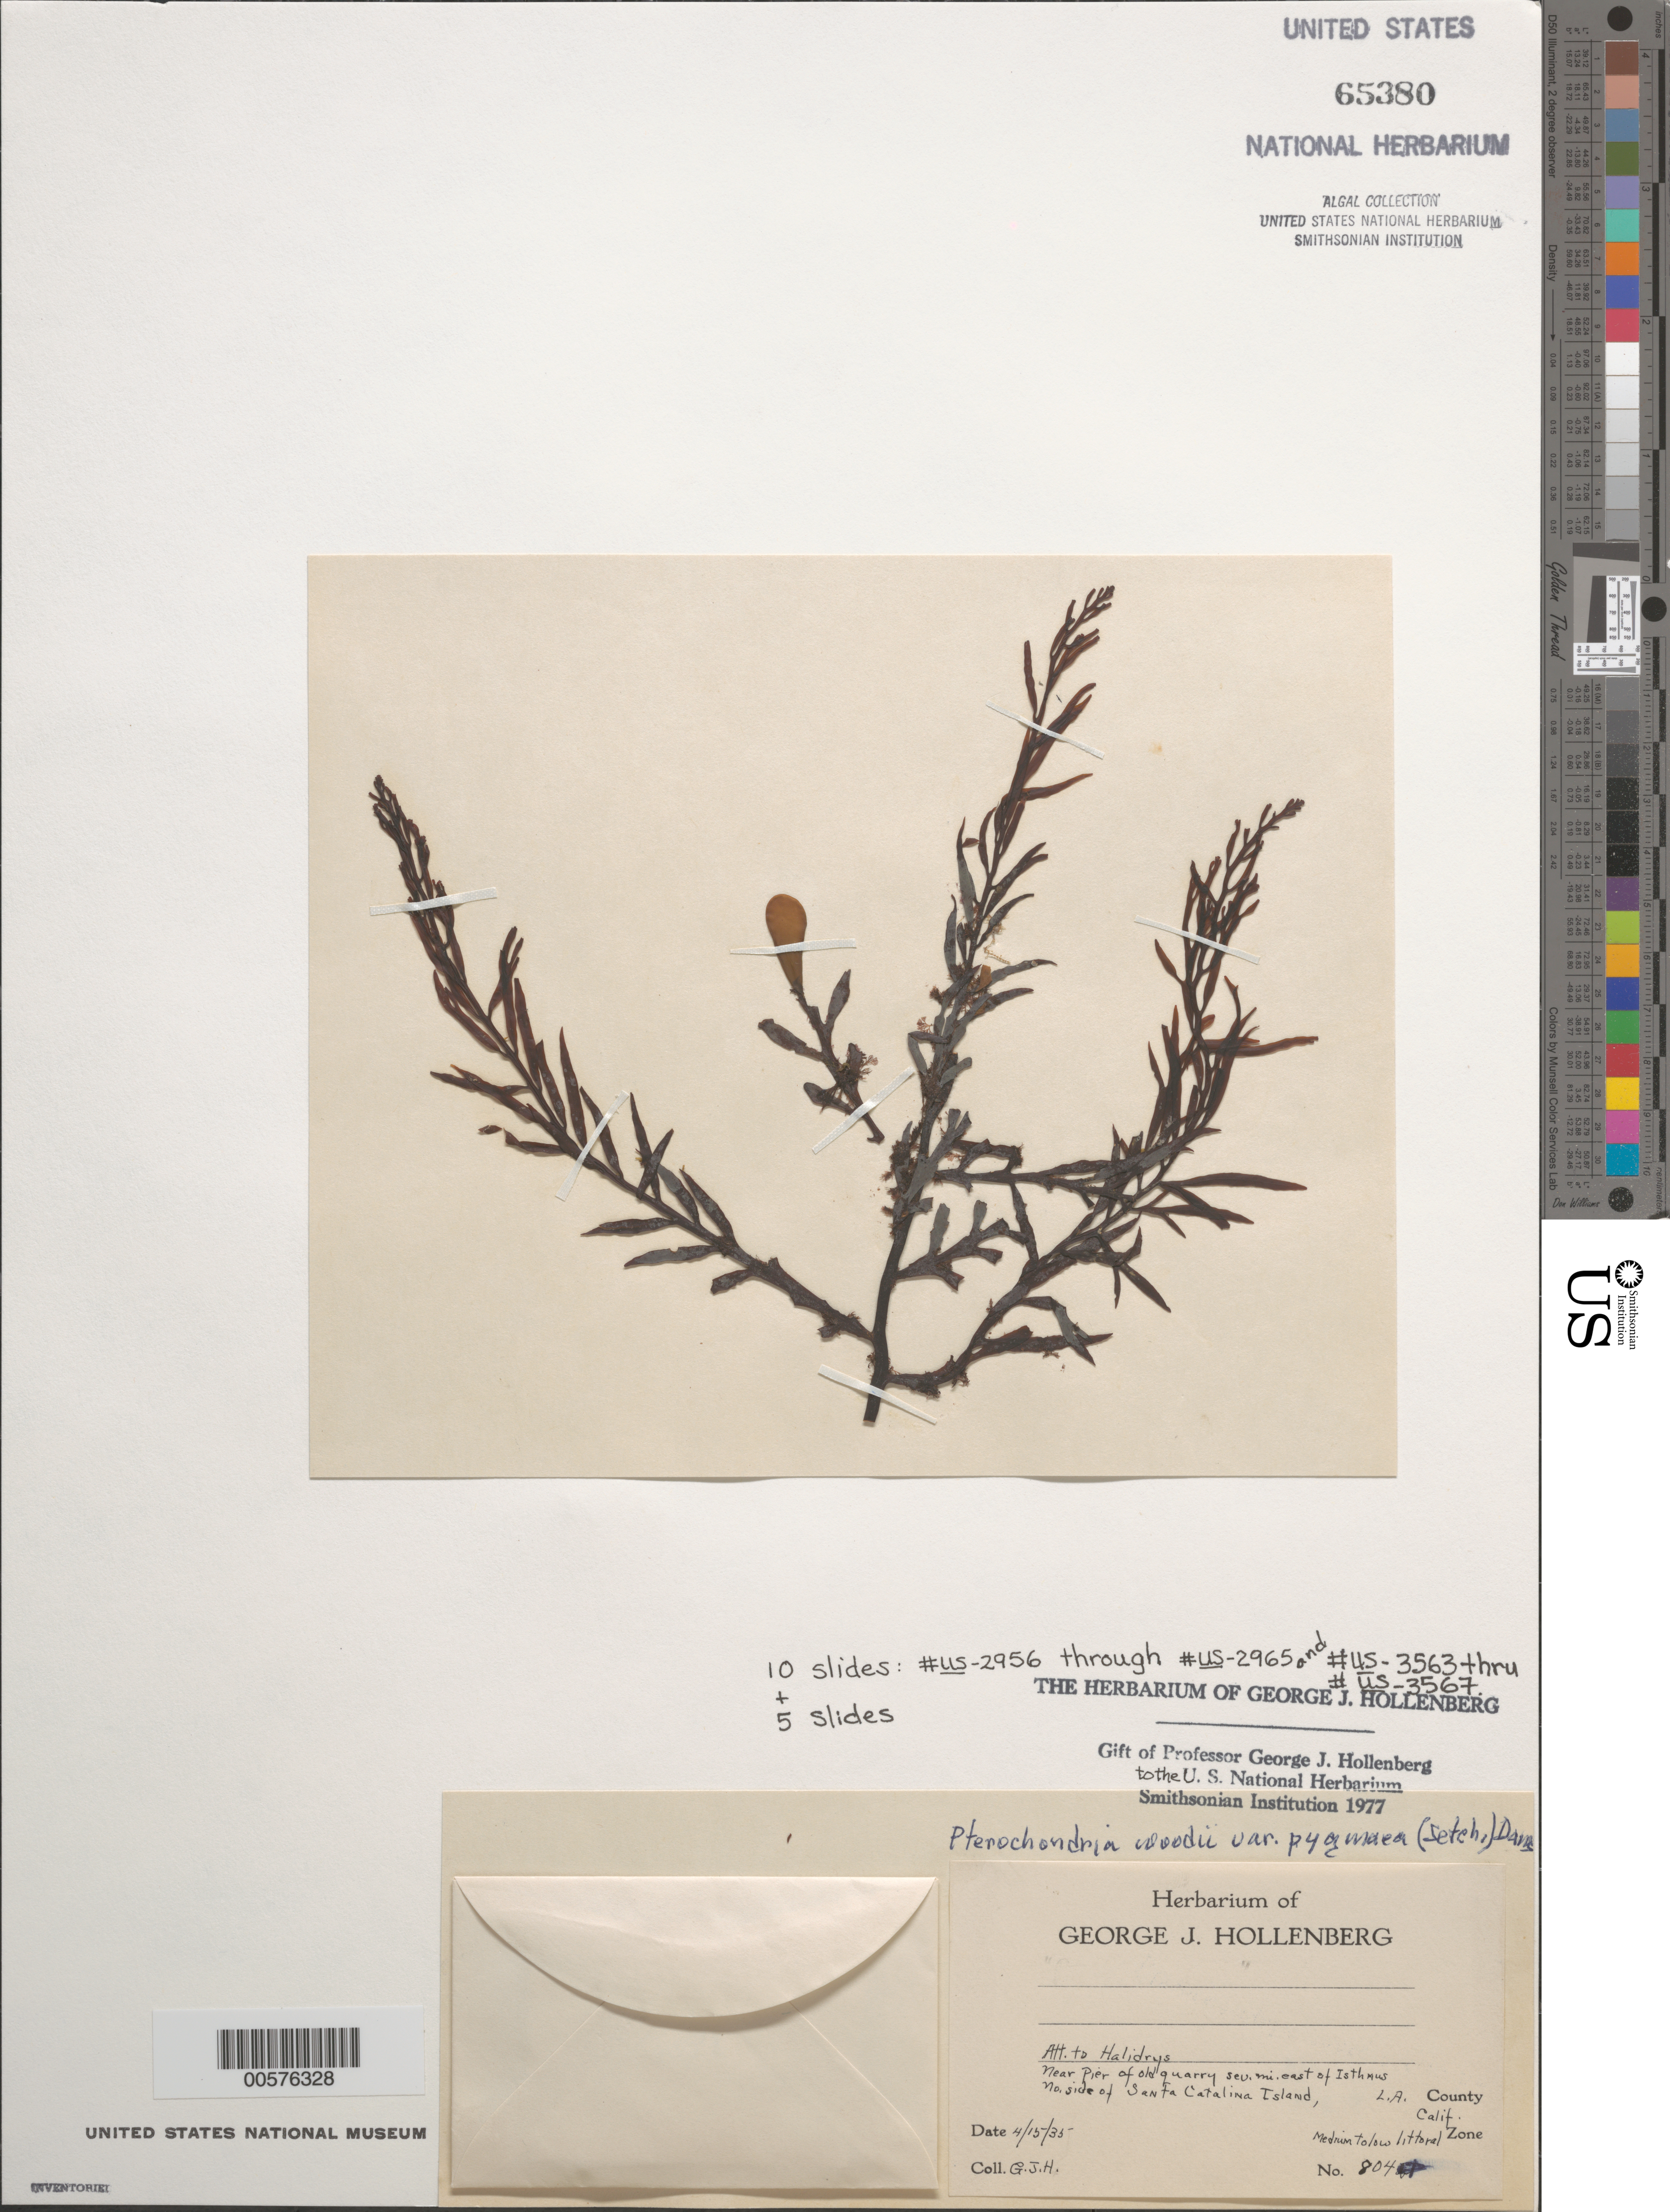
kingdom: Plantae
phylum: Rhodophyta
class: Florideophyceae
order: Ceramiales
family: Rhodomelaceae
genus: Pterochondria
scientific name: Pterochondria woodii var. pygmaea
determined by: Hollenberg, George J.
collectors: G. Hollenberg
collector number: GJH 804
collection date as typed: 15 Apr 1935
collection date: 1935-04-15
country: United States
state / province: California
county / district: Los Angeles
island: Santa Catalina Island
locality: East of Isthmus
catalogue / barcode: US 65380